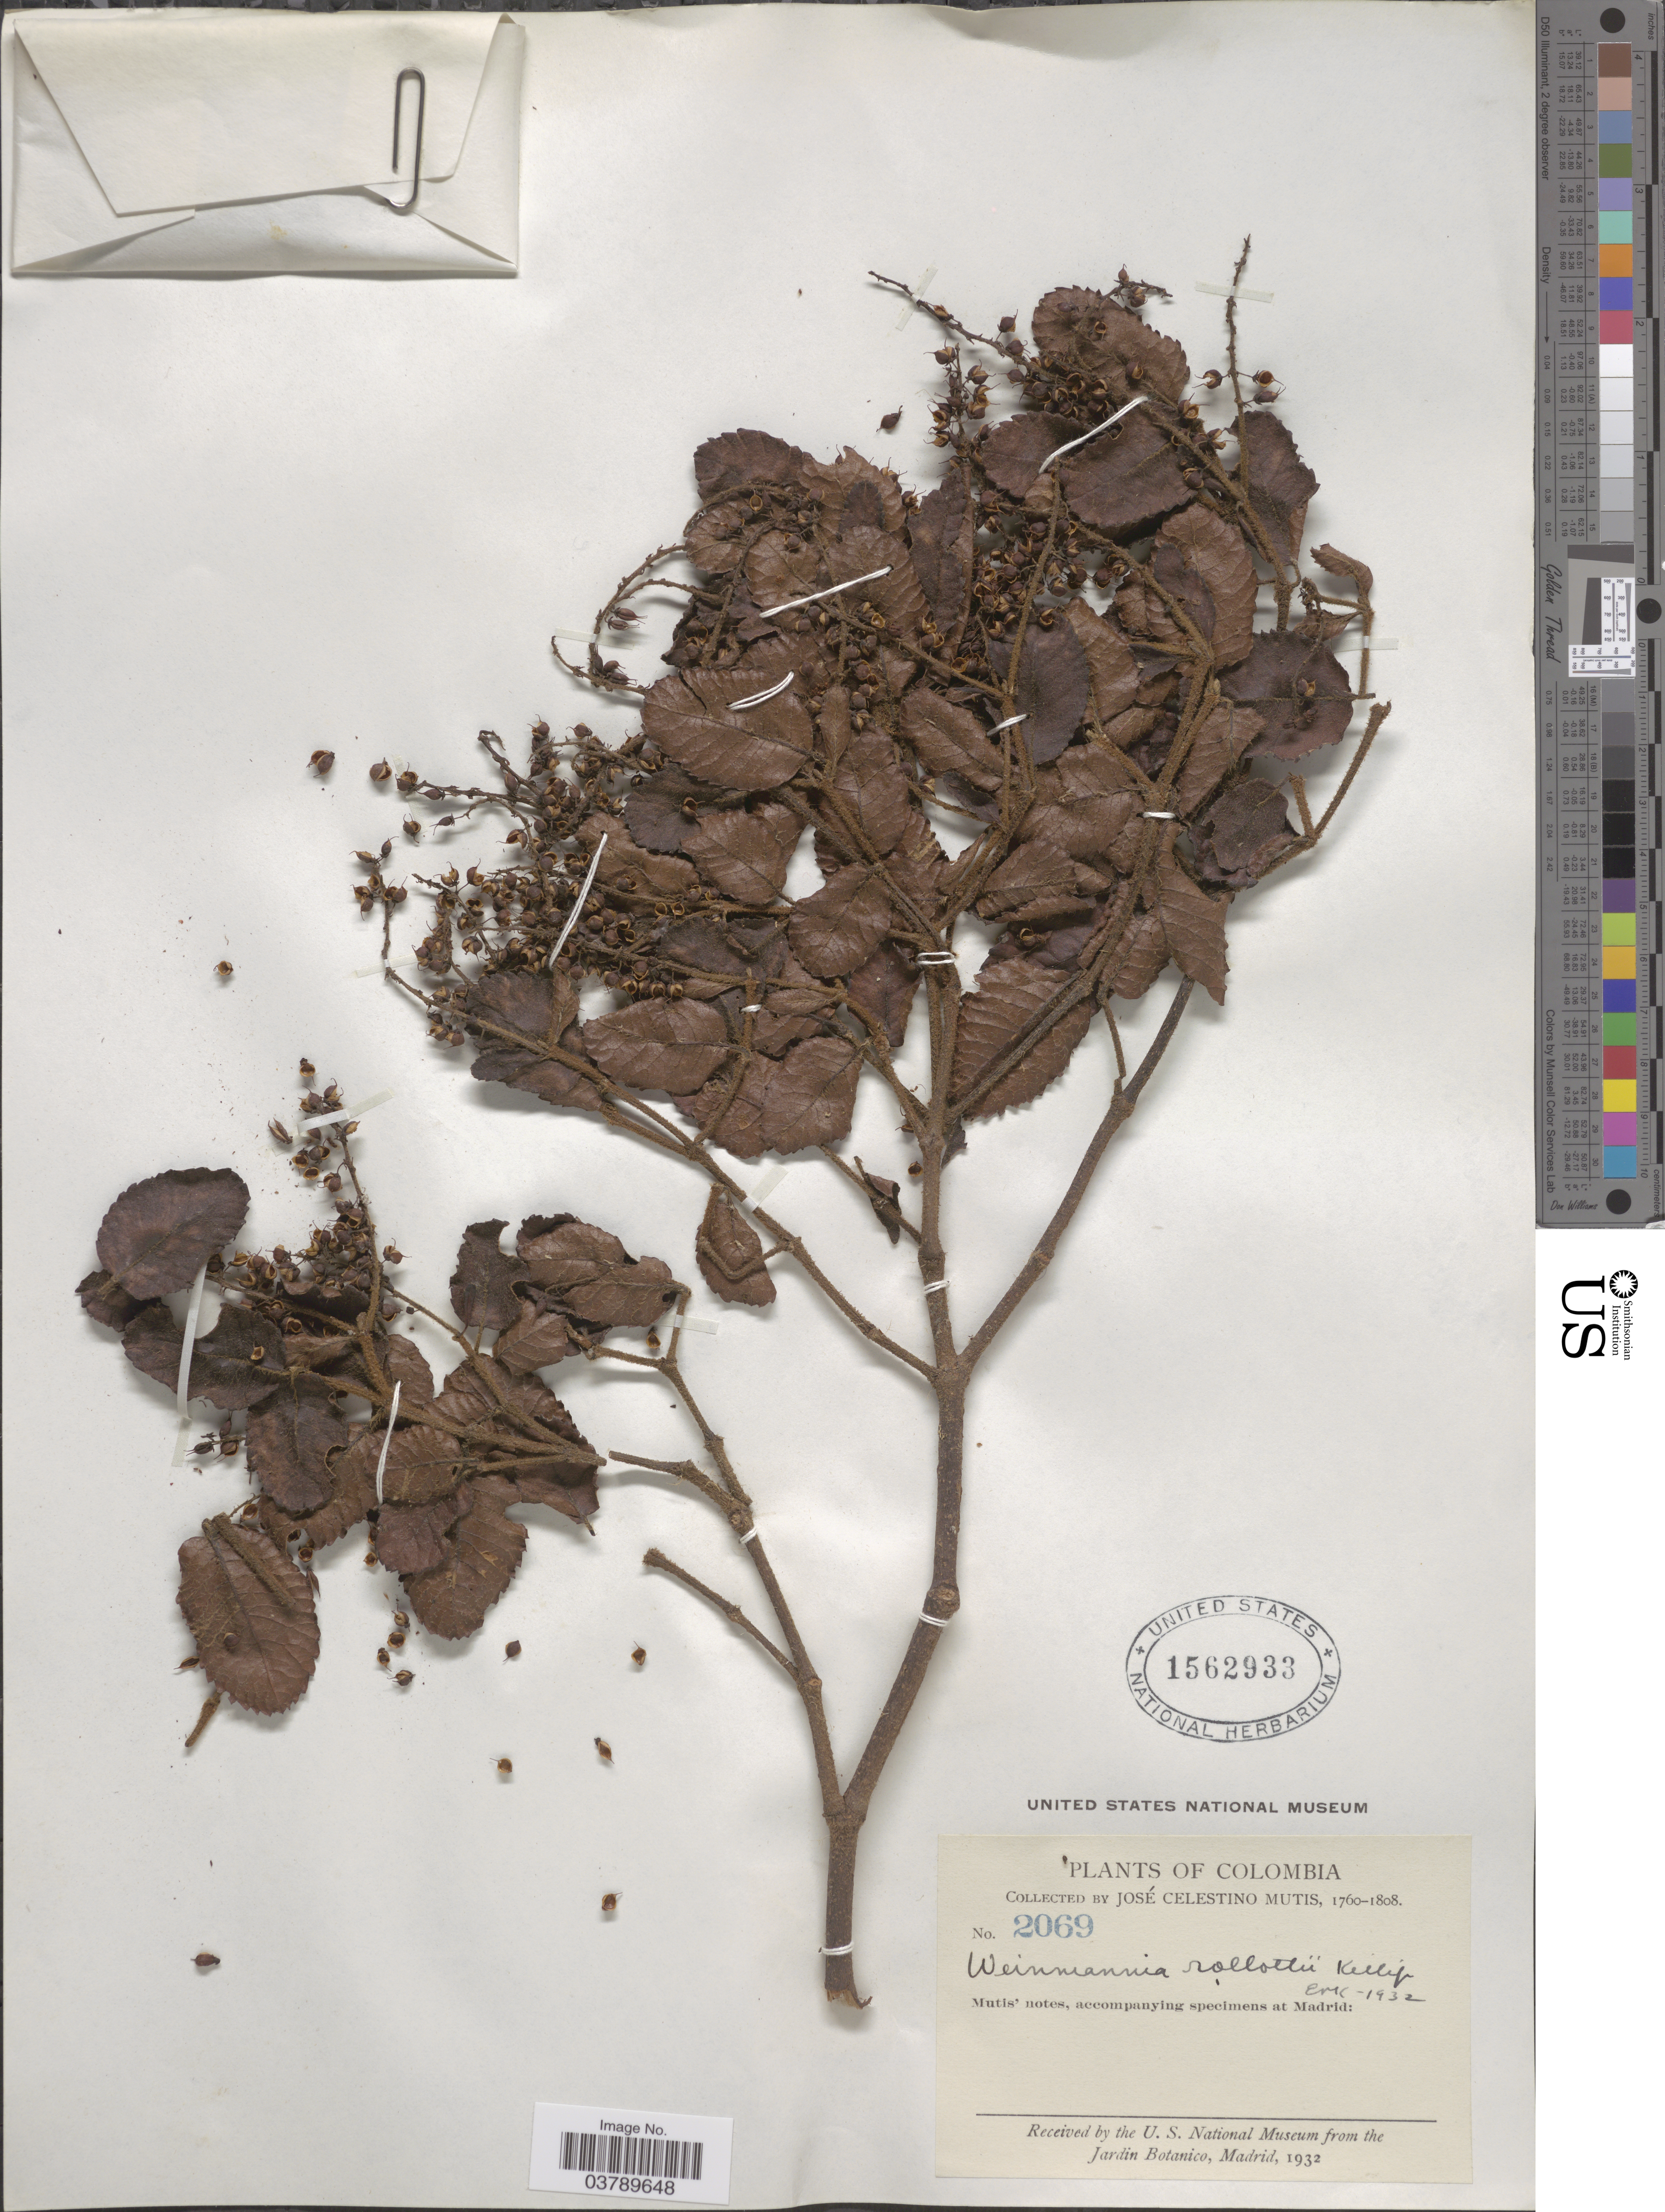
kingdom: Plantae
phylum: Tracheophyta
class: Magnoliopsida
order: Oxalidales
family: Cunoniaceae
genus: Weinmannia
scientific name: Weinmannia rollottii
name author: Killip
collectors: J. C. B. Mutis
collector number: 2069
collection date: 1760/1808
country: Colombia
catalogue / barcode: US 1562933